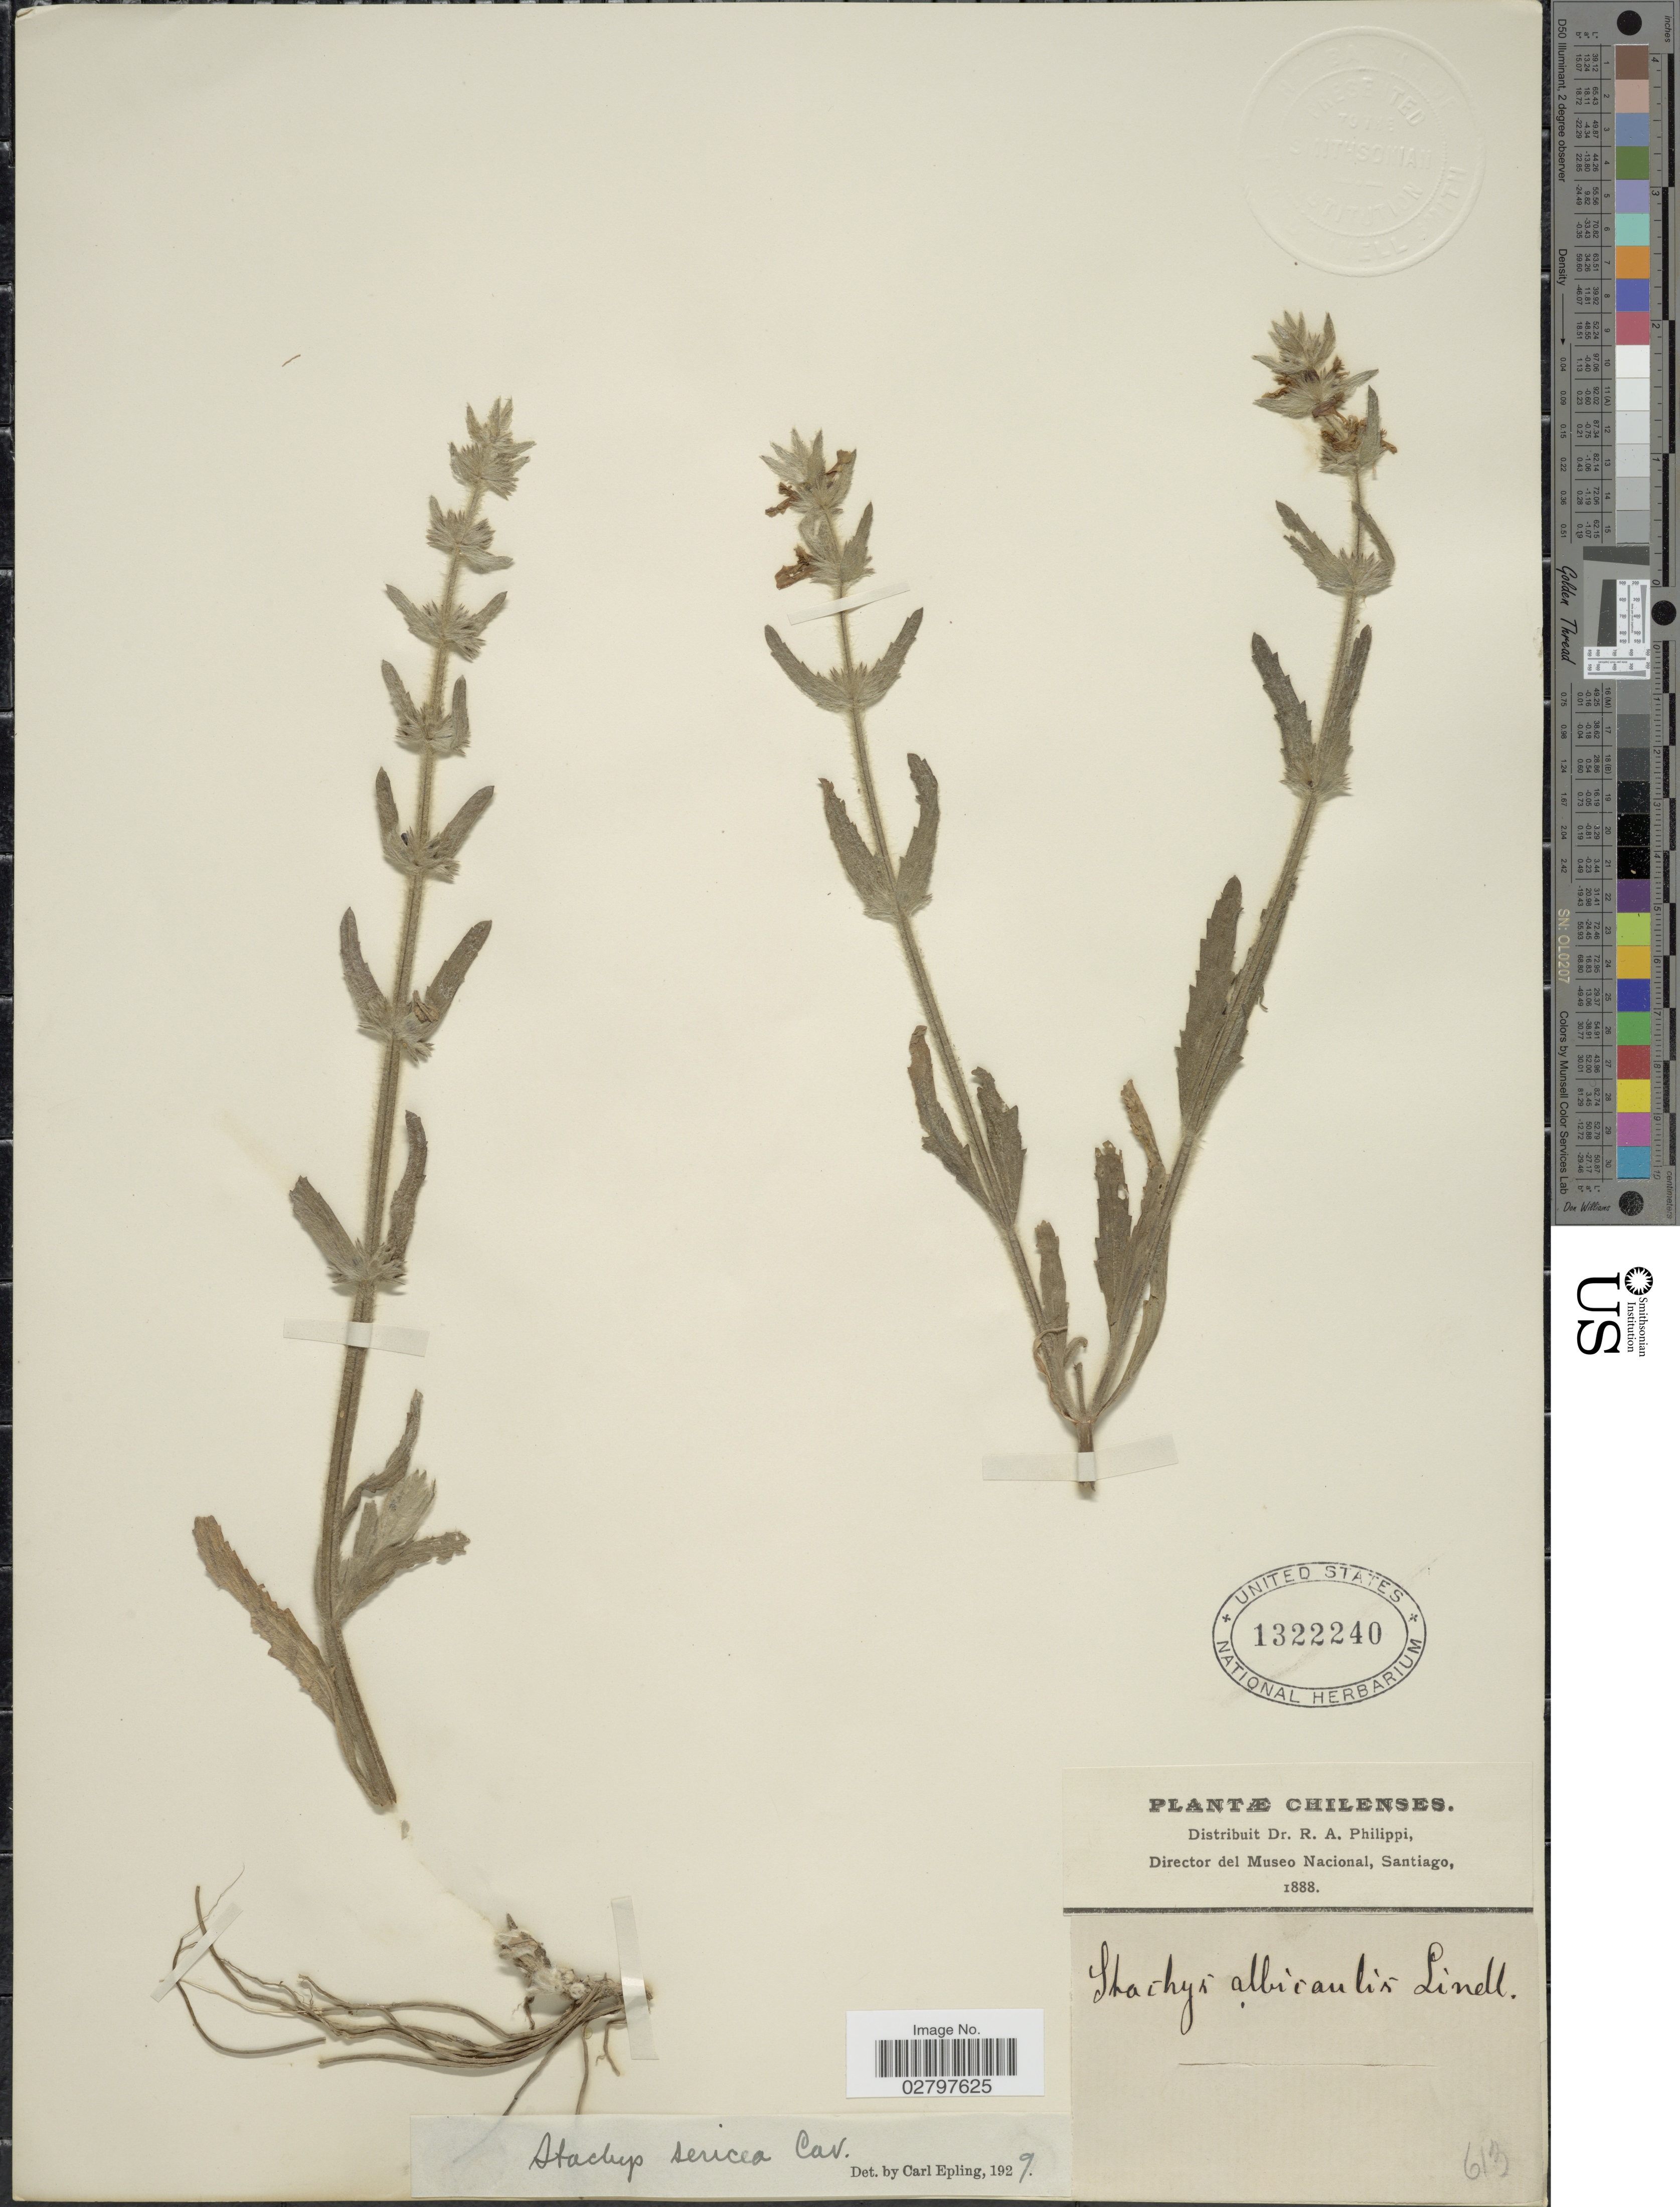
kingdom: Plantae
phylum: Tracheophyta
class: Magnoliopsida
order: Lamiales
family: Lamiaceae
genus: Stachys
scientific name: Stachys sericea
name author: Cav.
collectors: R. A. Philippi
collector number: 613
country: Chile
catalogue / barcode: US 1322240